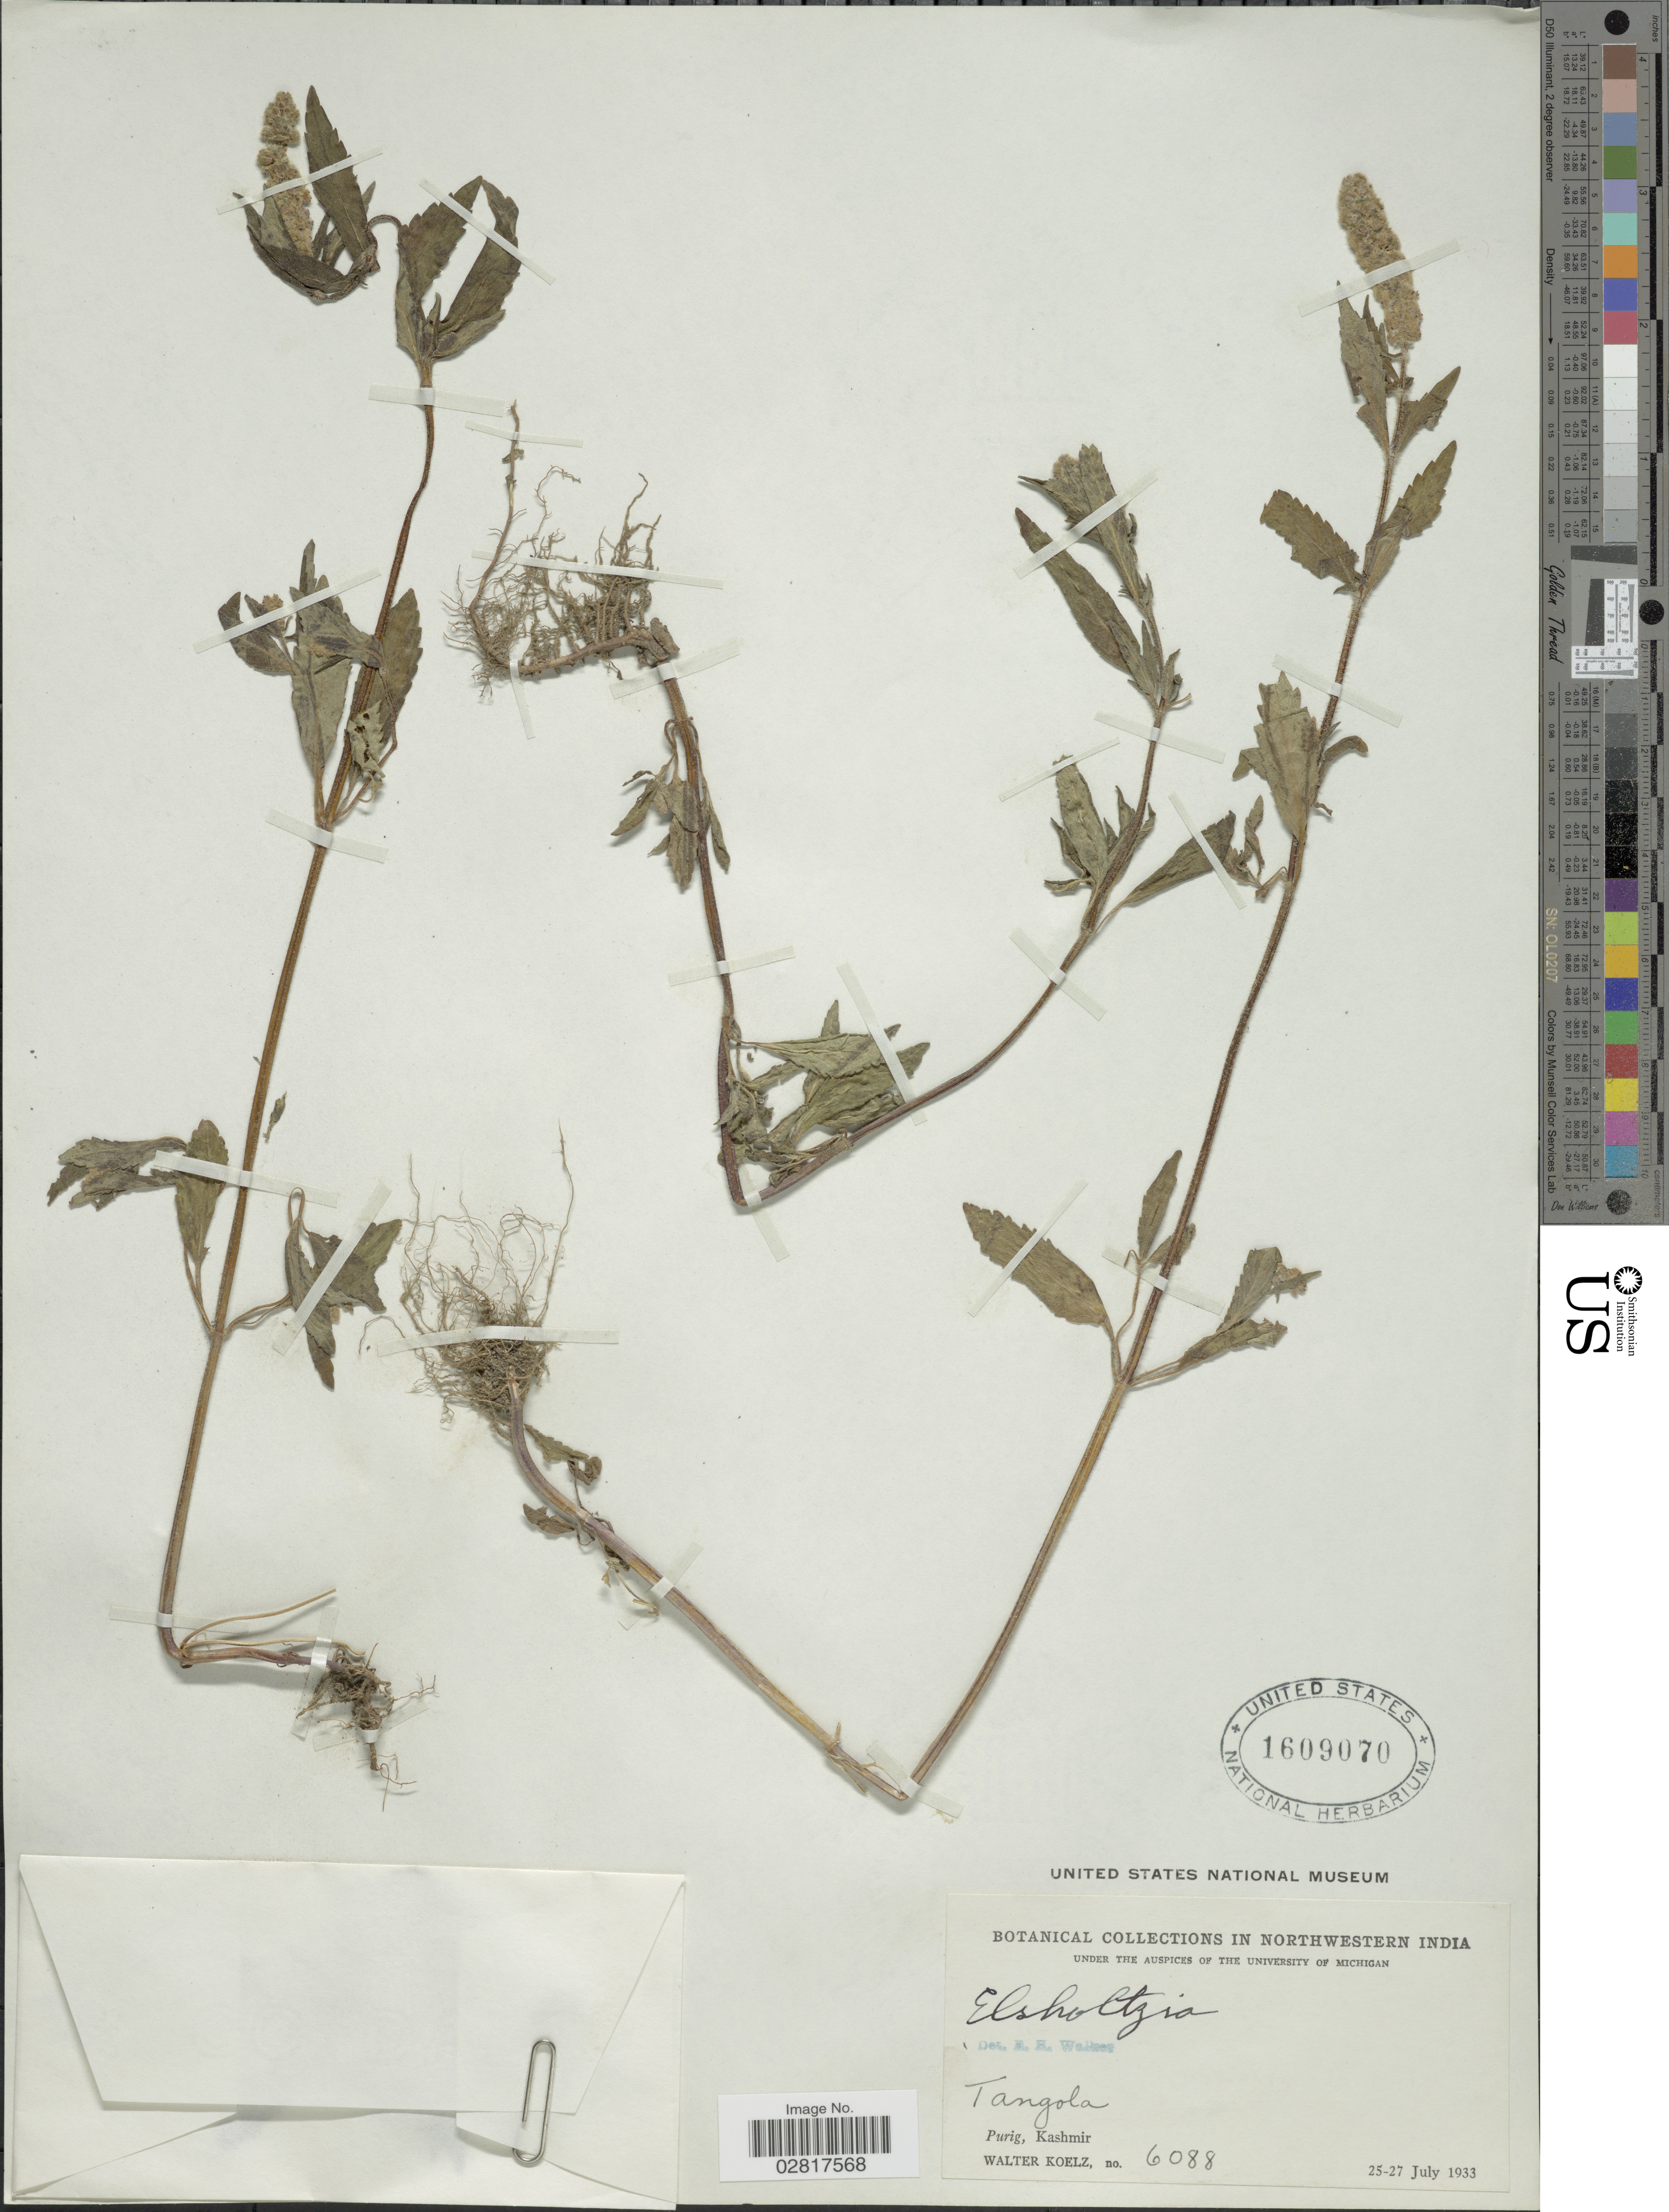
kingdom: Plantae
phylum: Tracheophyta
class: Magnoliopsida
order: Lamiales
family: Lamiaceae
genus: Elsholtzia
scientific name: Elsholtzia sp.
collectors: W. N. Koelz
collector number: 6088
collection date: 1933-07-25/1933-07-27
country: India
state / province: Jammu and Kashmir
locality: Northwestern India, Tangola, Purig, Kashmir.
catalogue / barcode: US 1609070